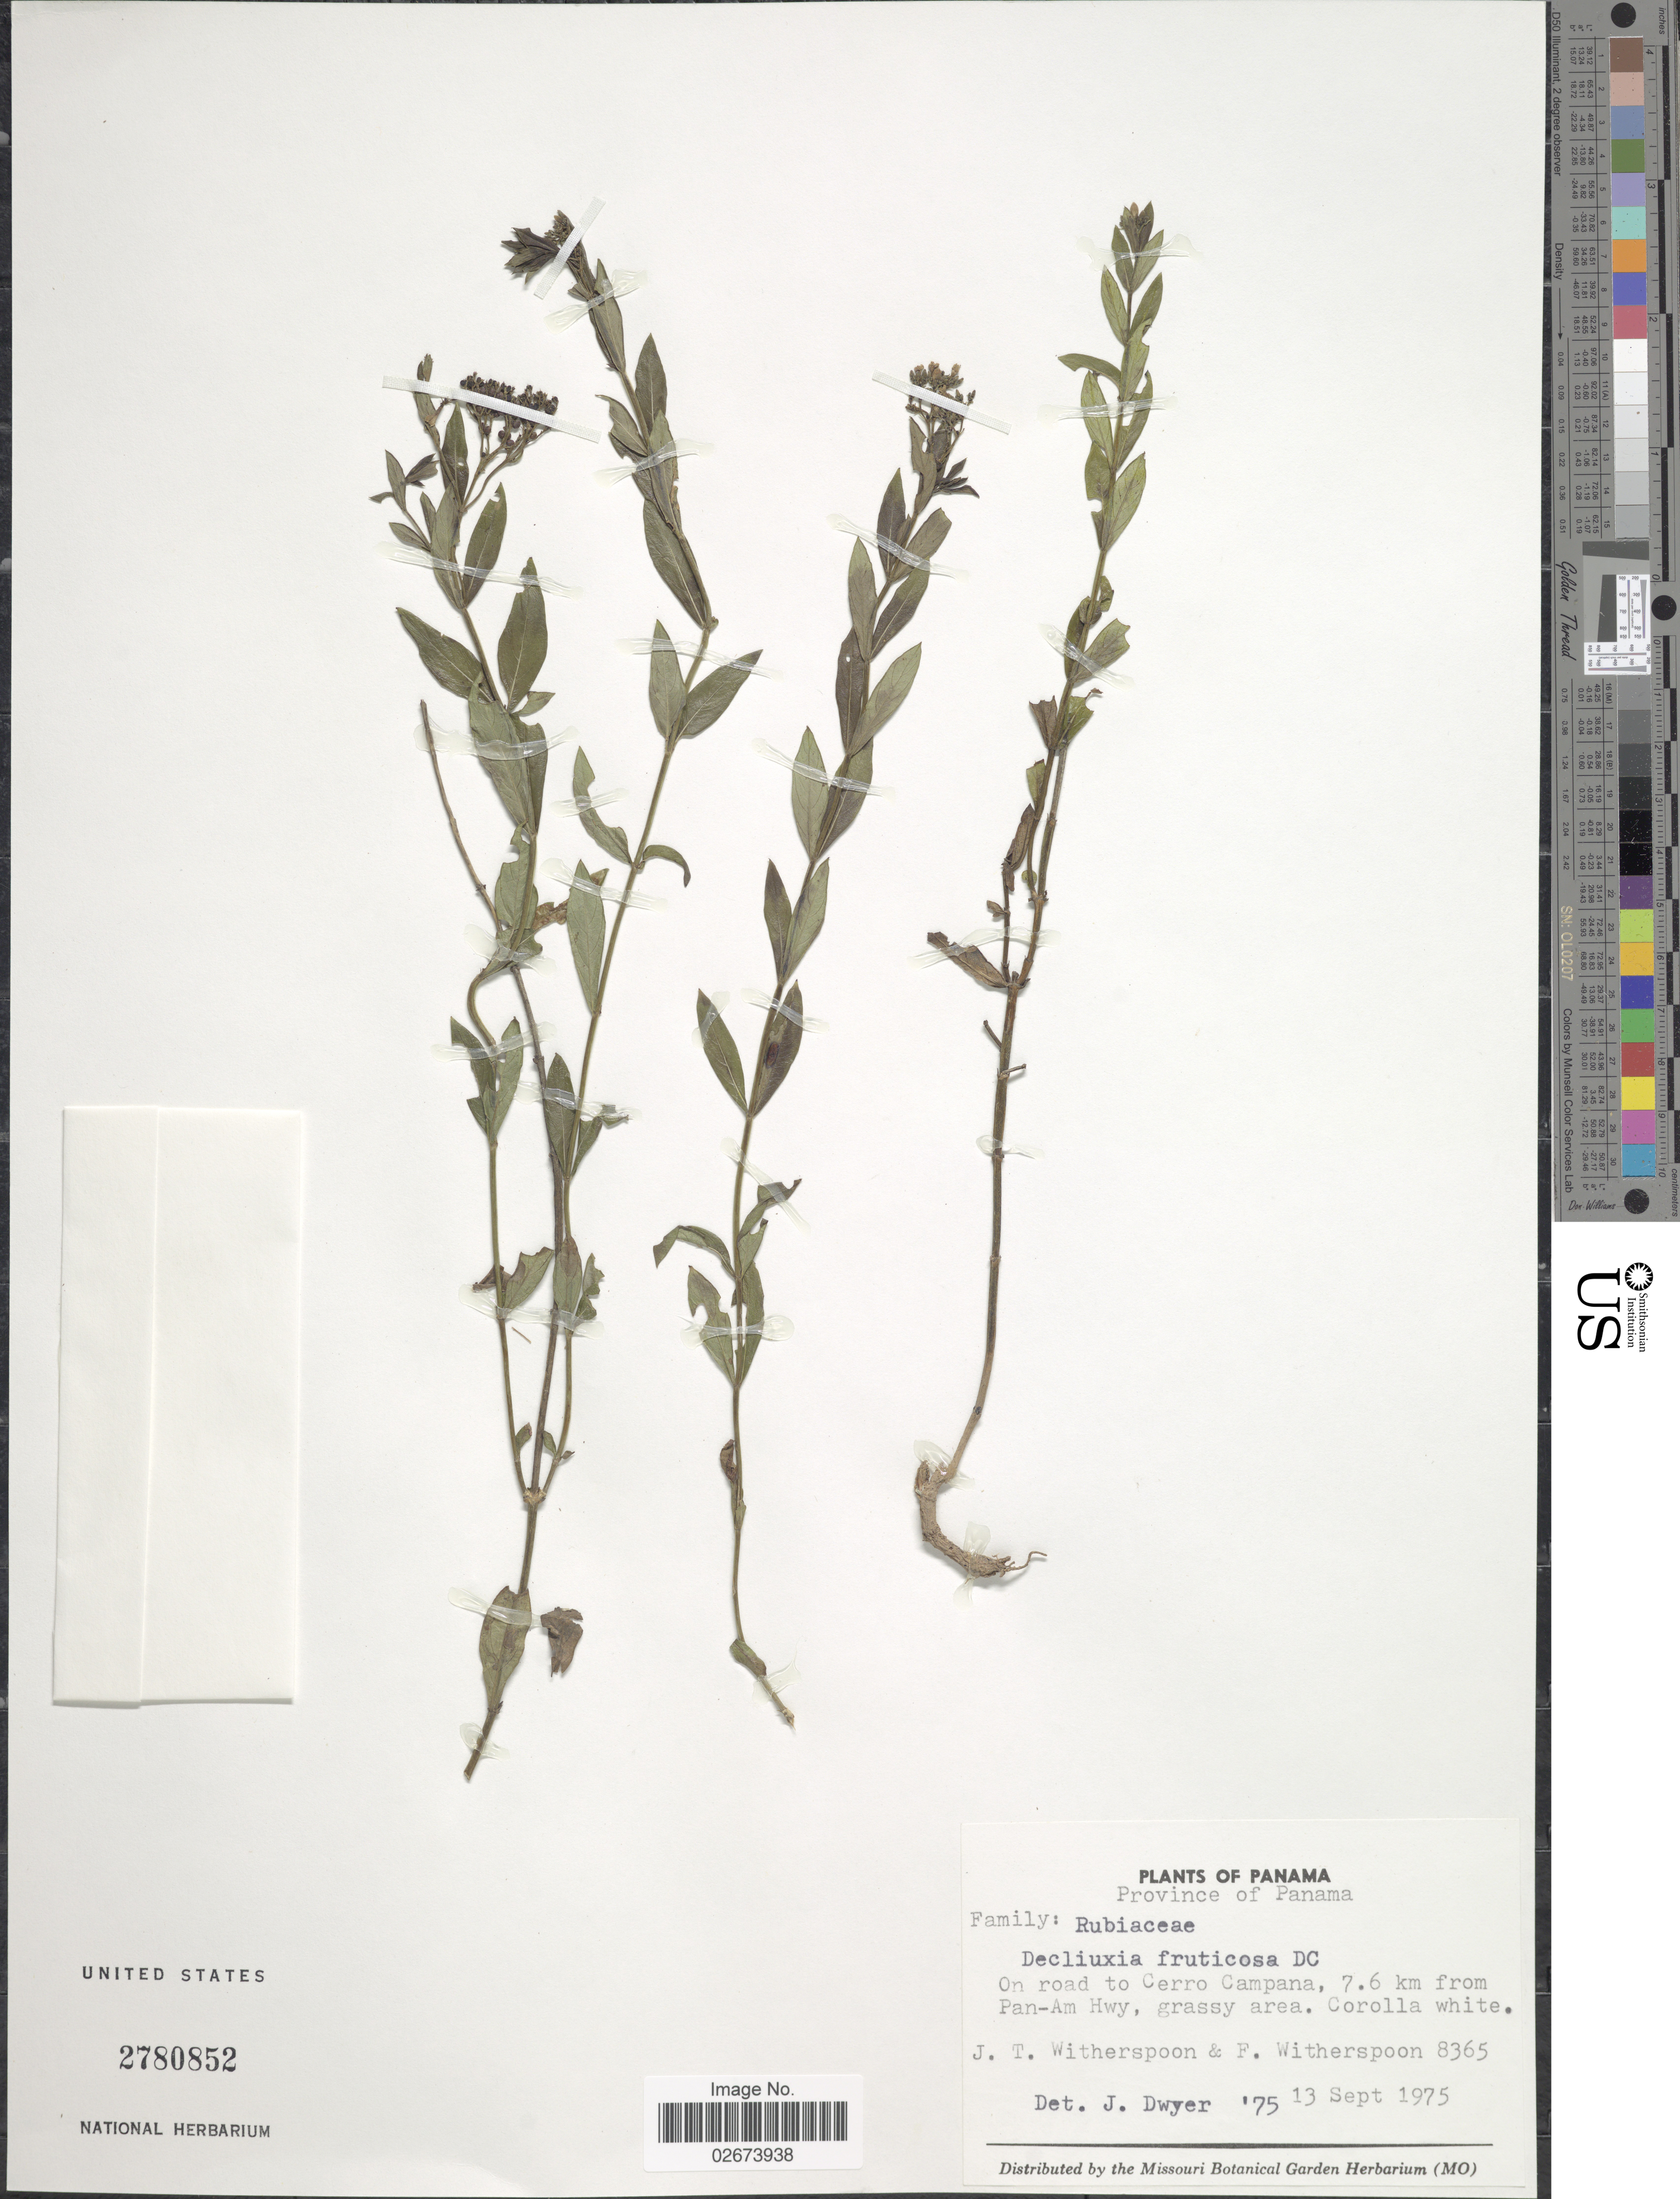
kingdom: Plantae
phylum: Tracheophyta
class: Magnoliopsida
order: Gentianales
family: Rubiaceae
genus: Declieuxia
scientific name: Declieuxia fruticosa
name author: (Willd. ex Roem. & Schult.) Kuntze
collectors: J. Witherspoon & F. Witherspoon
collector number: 8365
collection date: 1975-09-13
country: Panama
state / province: Panamá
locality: On road to Cerro Campana, 7.6 km from Pan-Am Hwy, grassy area.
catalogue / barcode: US 2780852